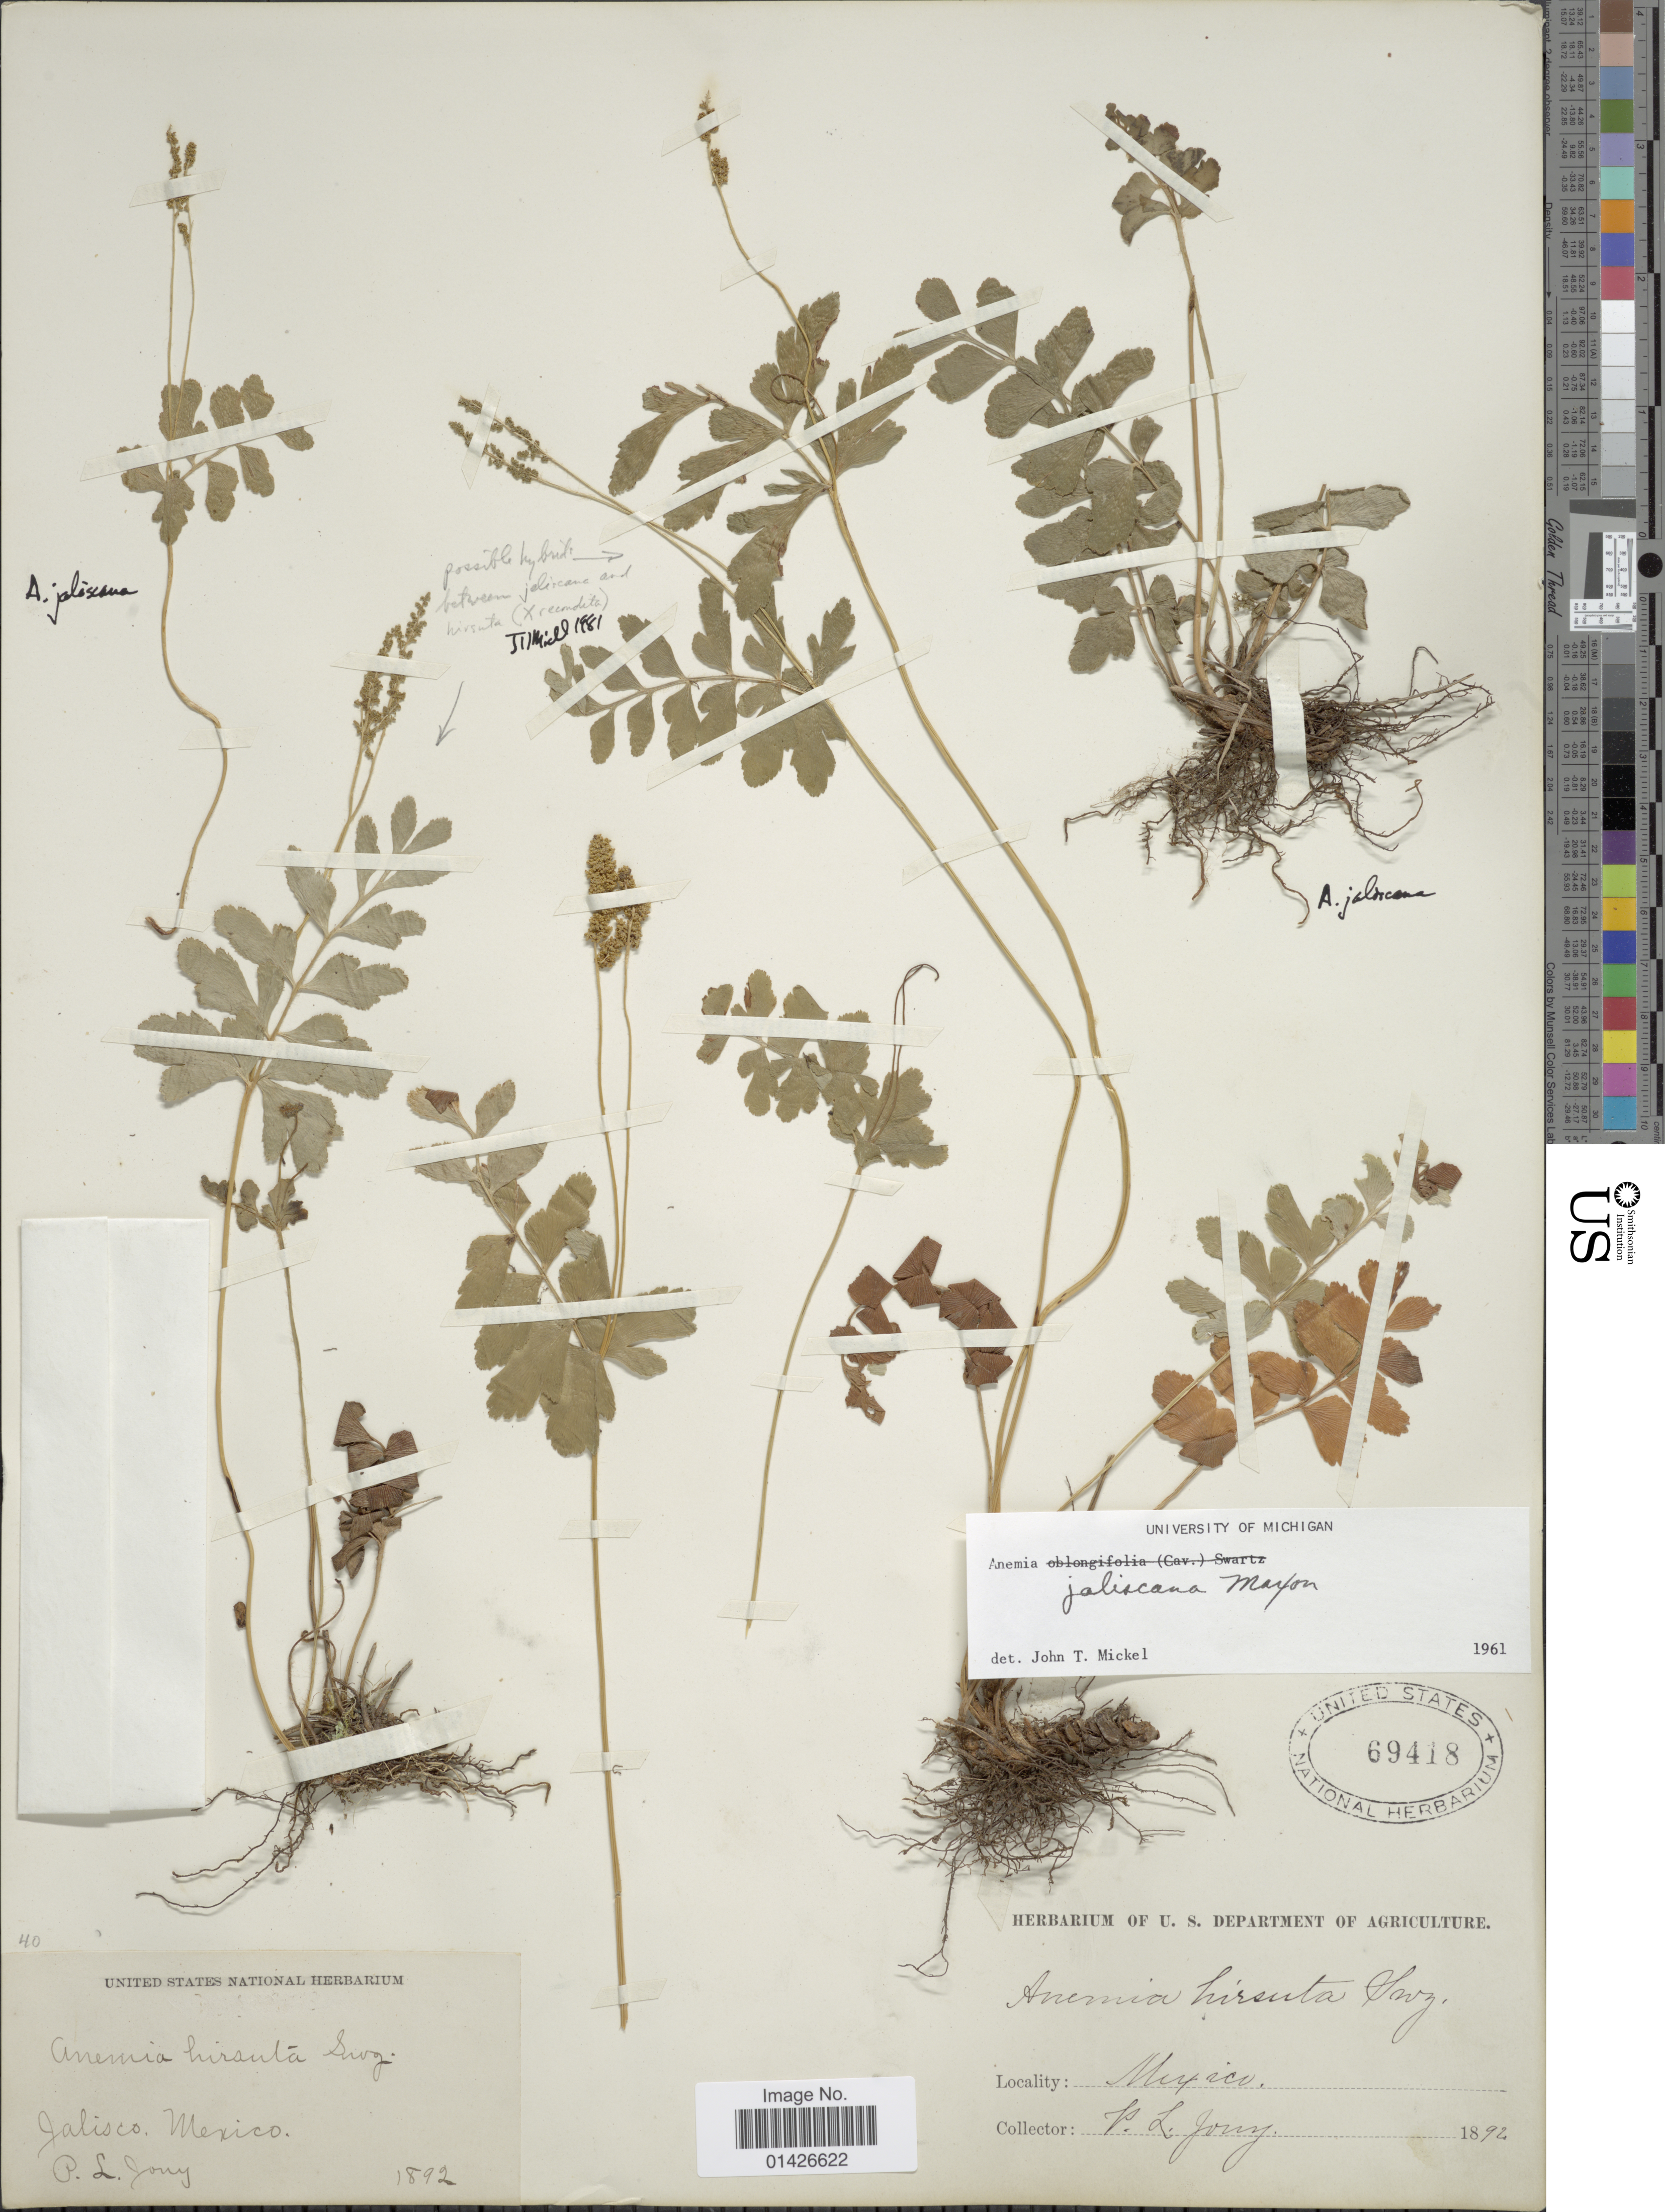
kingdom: Plantae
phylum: Tracheophyta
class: Polypodiopsida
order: Schizaeales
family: Anemiaceae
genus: Anemia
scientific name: Anemia jaliscana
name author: Maxon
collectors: P. Jony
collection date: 1892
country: Mexico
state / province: Jalisco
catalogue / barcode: US 69418